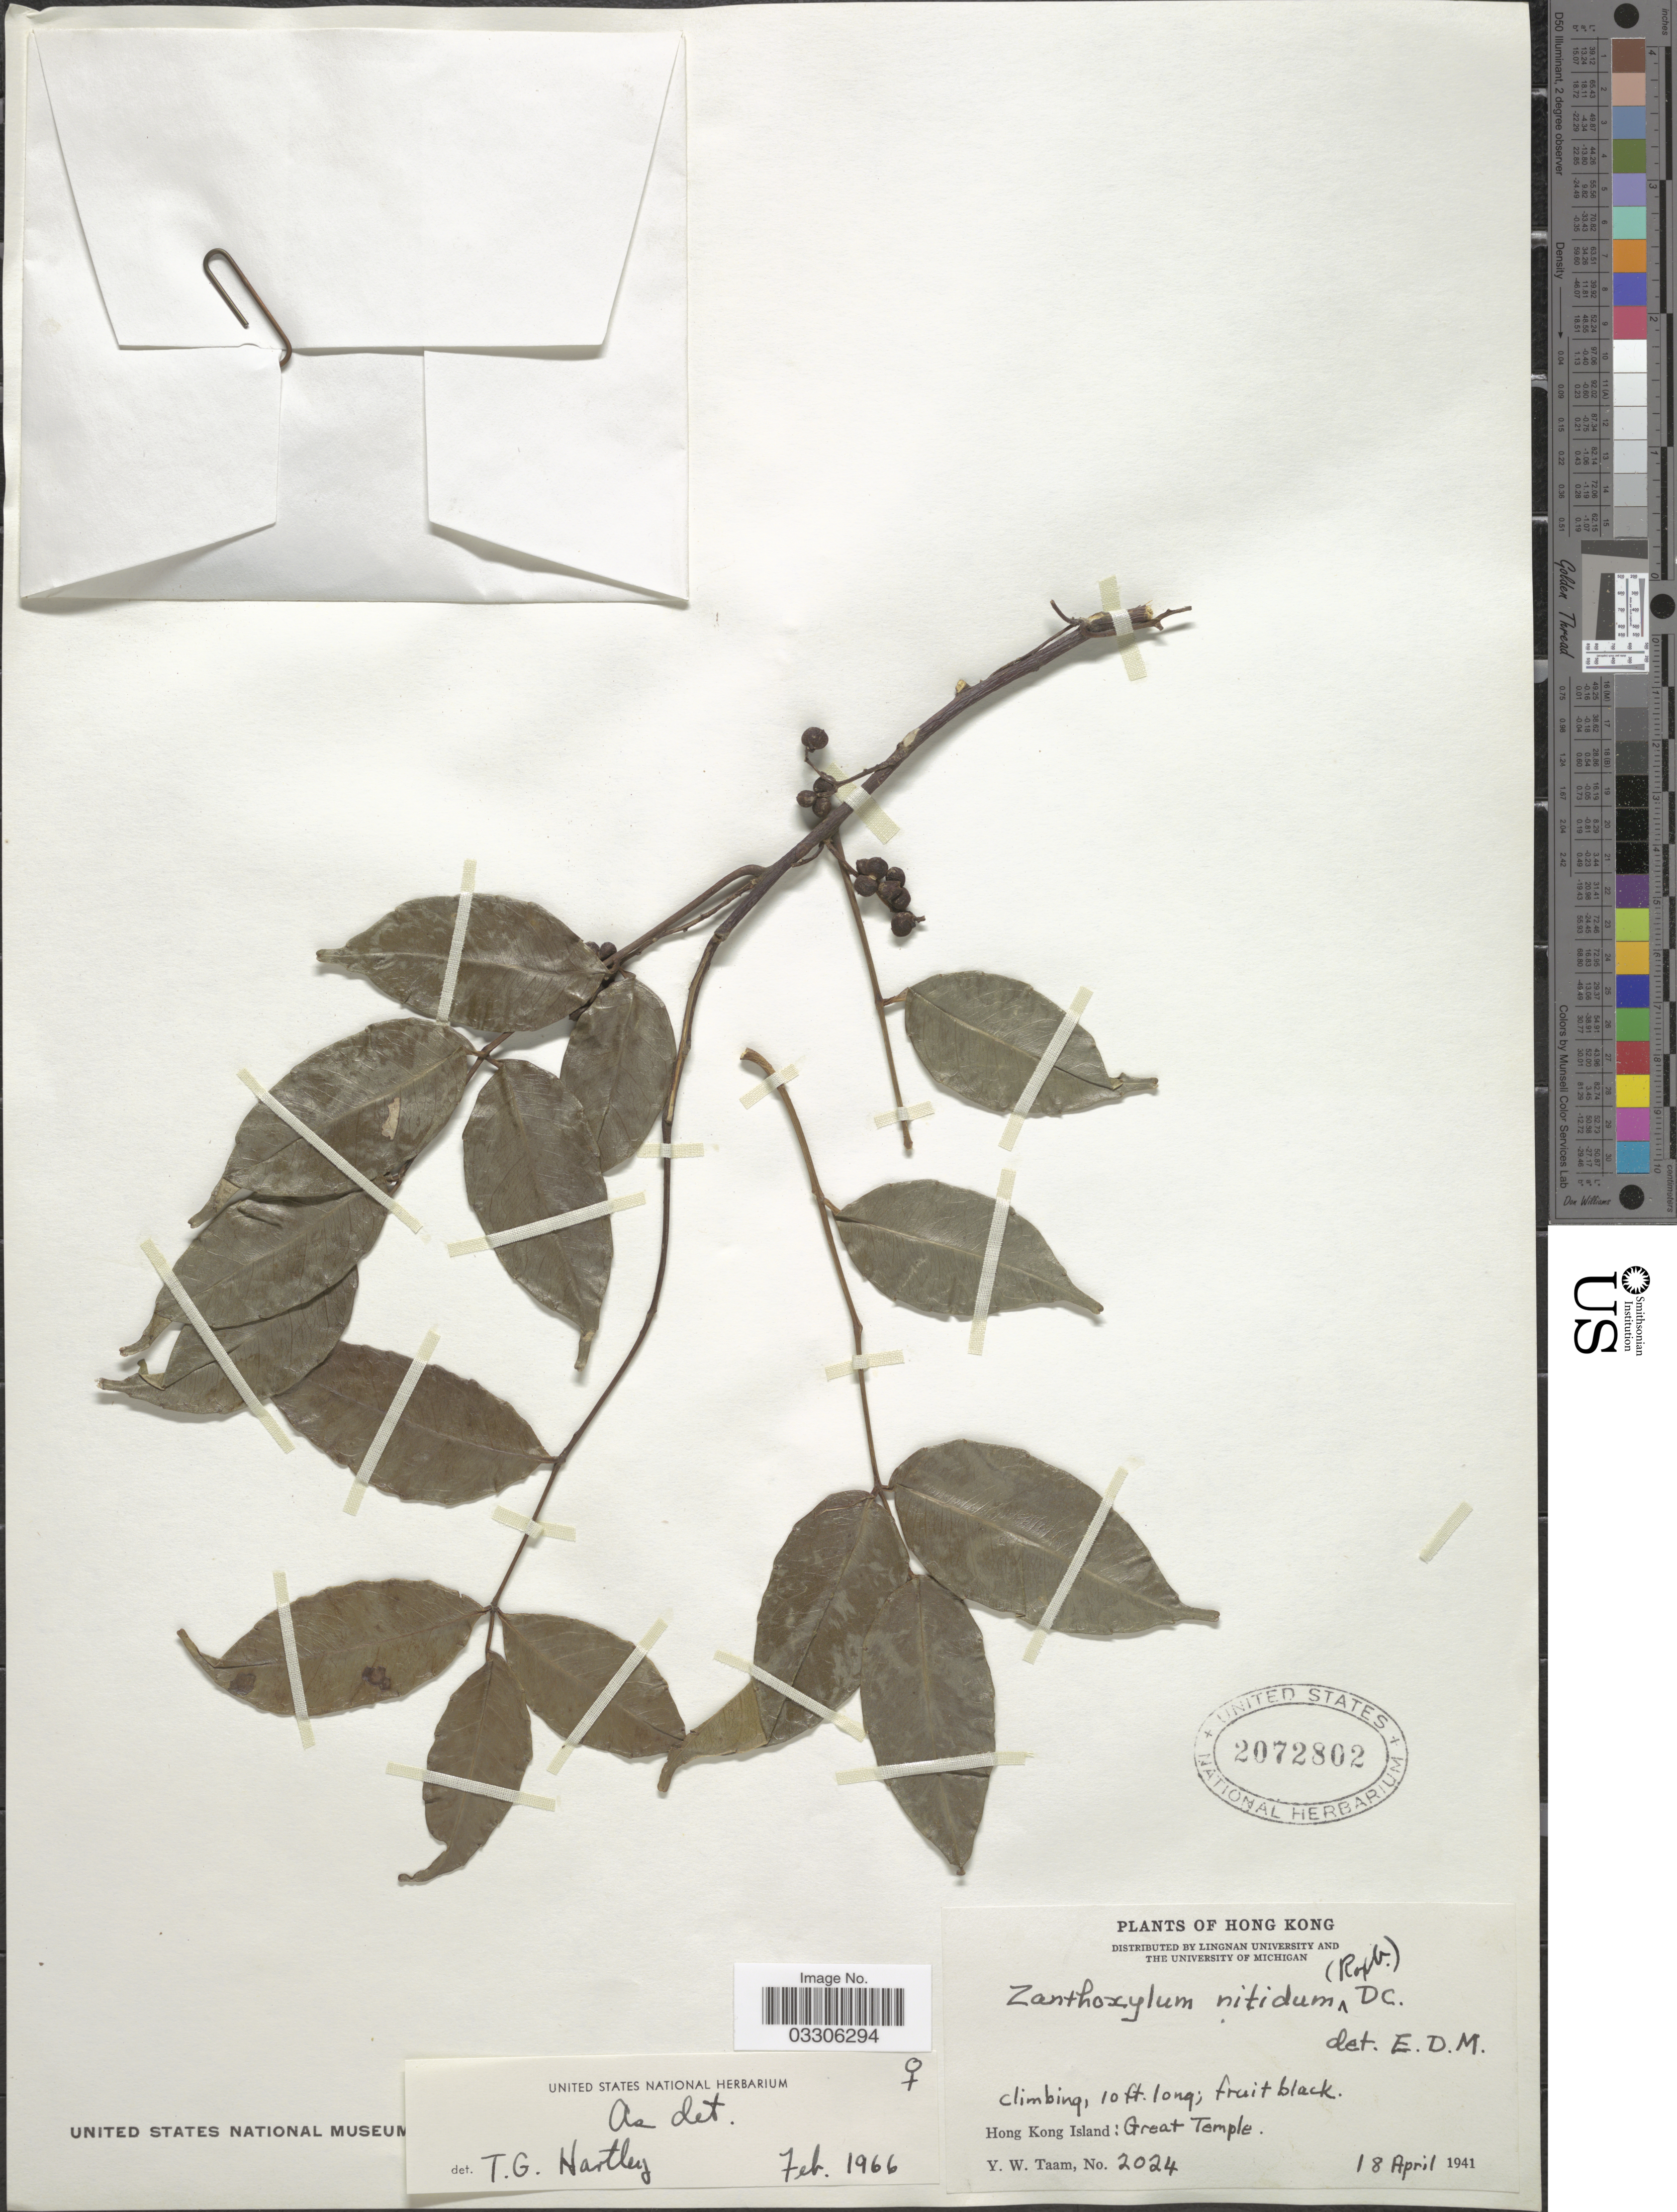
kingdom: Plantae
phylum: Tracheophyta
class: Magnoliopsida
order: Sapindales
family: Rutaceae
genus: Zanthoxylum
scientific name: Zanthoxylum nitidum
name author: Bunge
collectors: Y. W. Taam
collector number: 2024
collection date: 1941-04-18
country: China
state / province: Hong Kong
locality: Hong Kong Island: Great Temple.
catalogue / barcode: US 2072802